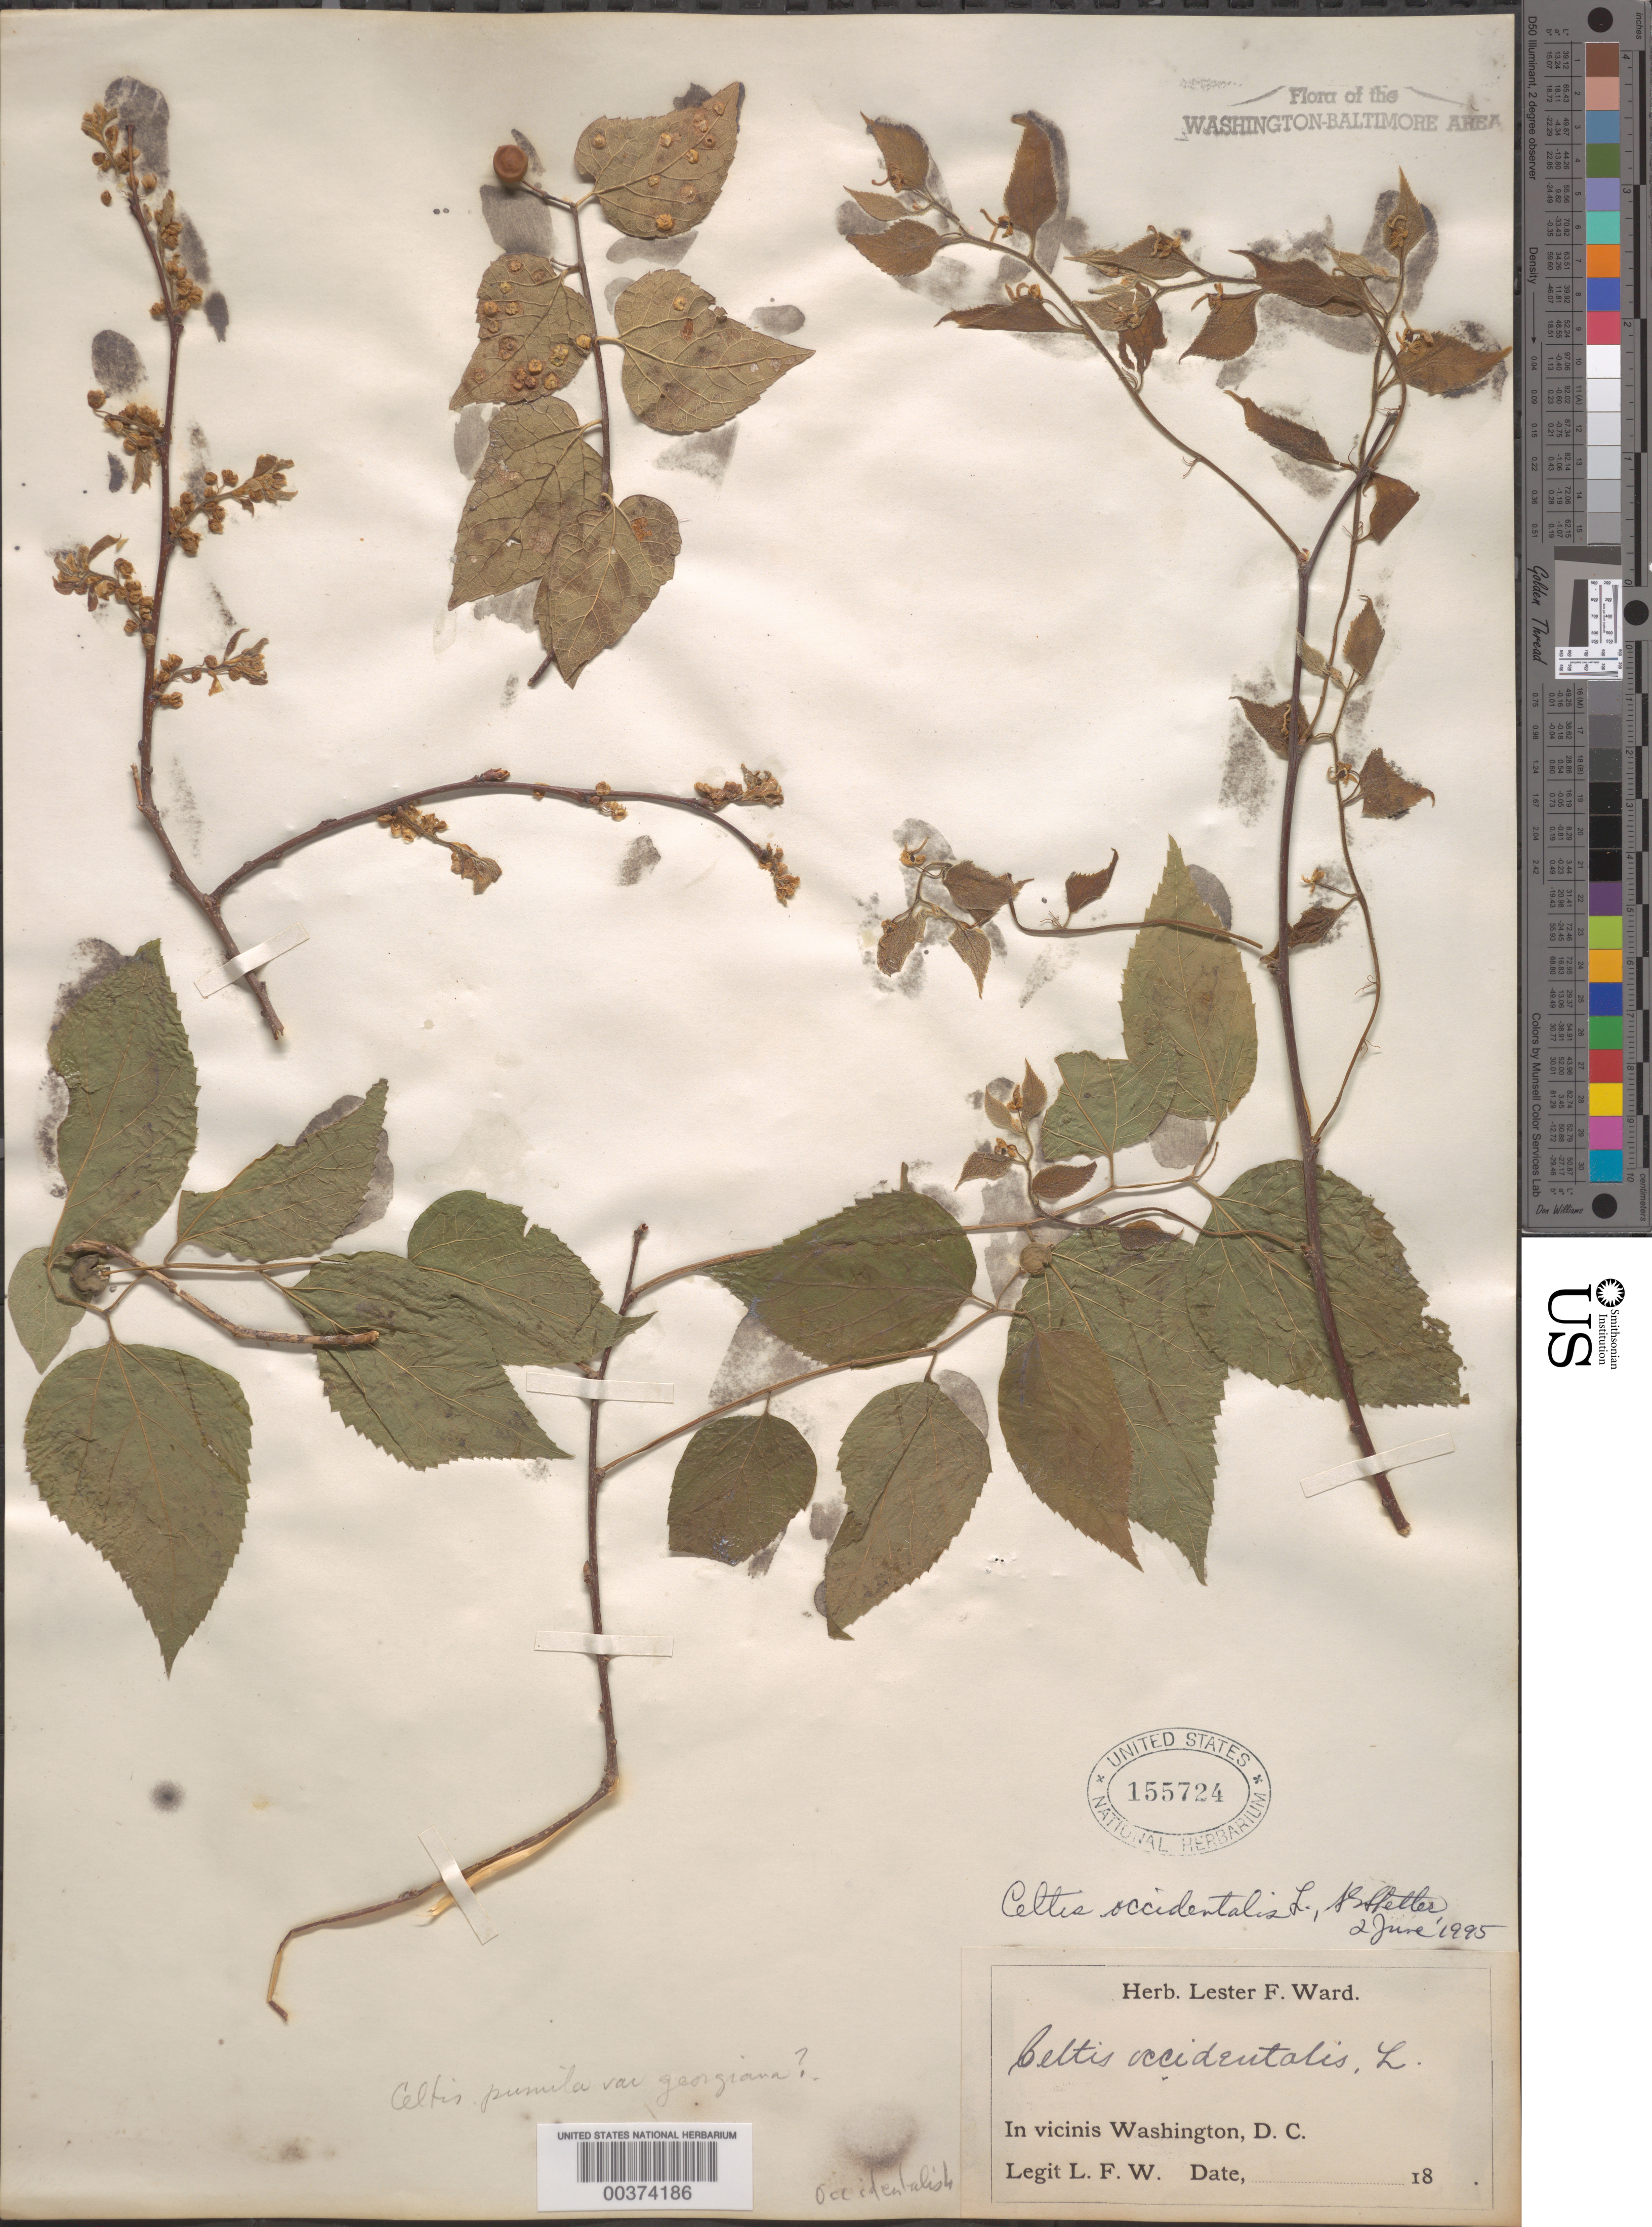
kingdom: Plantae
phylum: Tracheophyta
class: Magnoliopsida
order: Rosales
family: Cannabaceae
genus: Celtis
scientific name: Celtis occidentalis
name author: L.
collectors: L. F. Ward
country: United States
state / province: District of Columbia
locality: DC vicinity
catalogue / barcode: US 155724